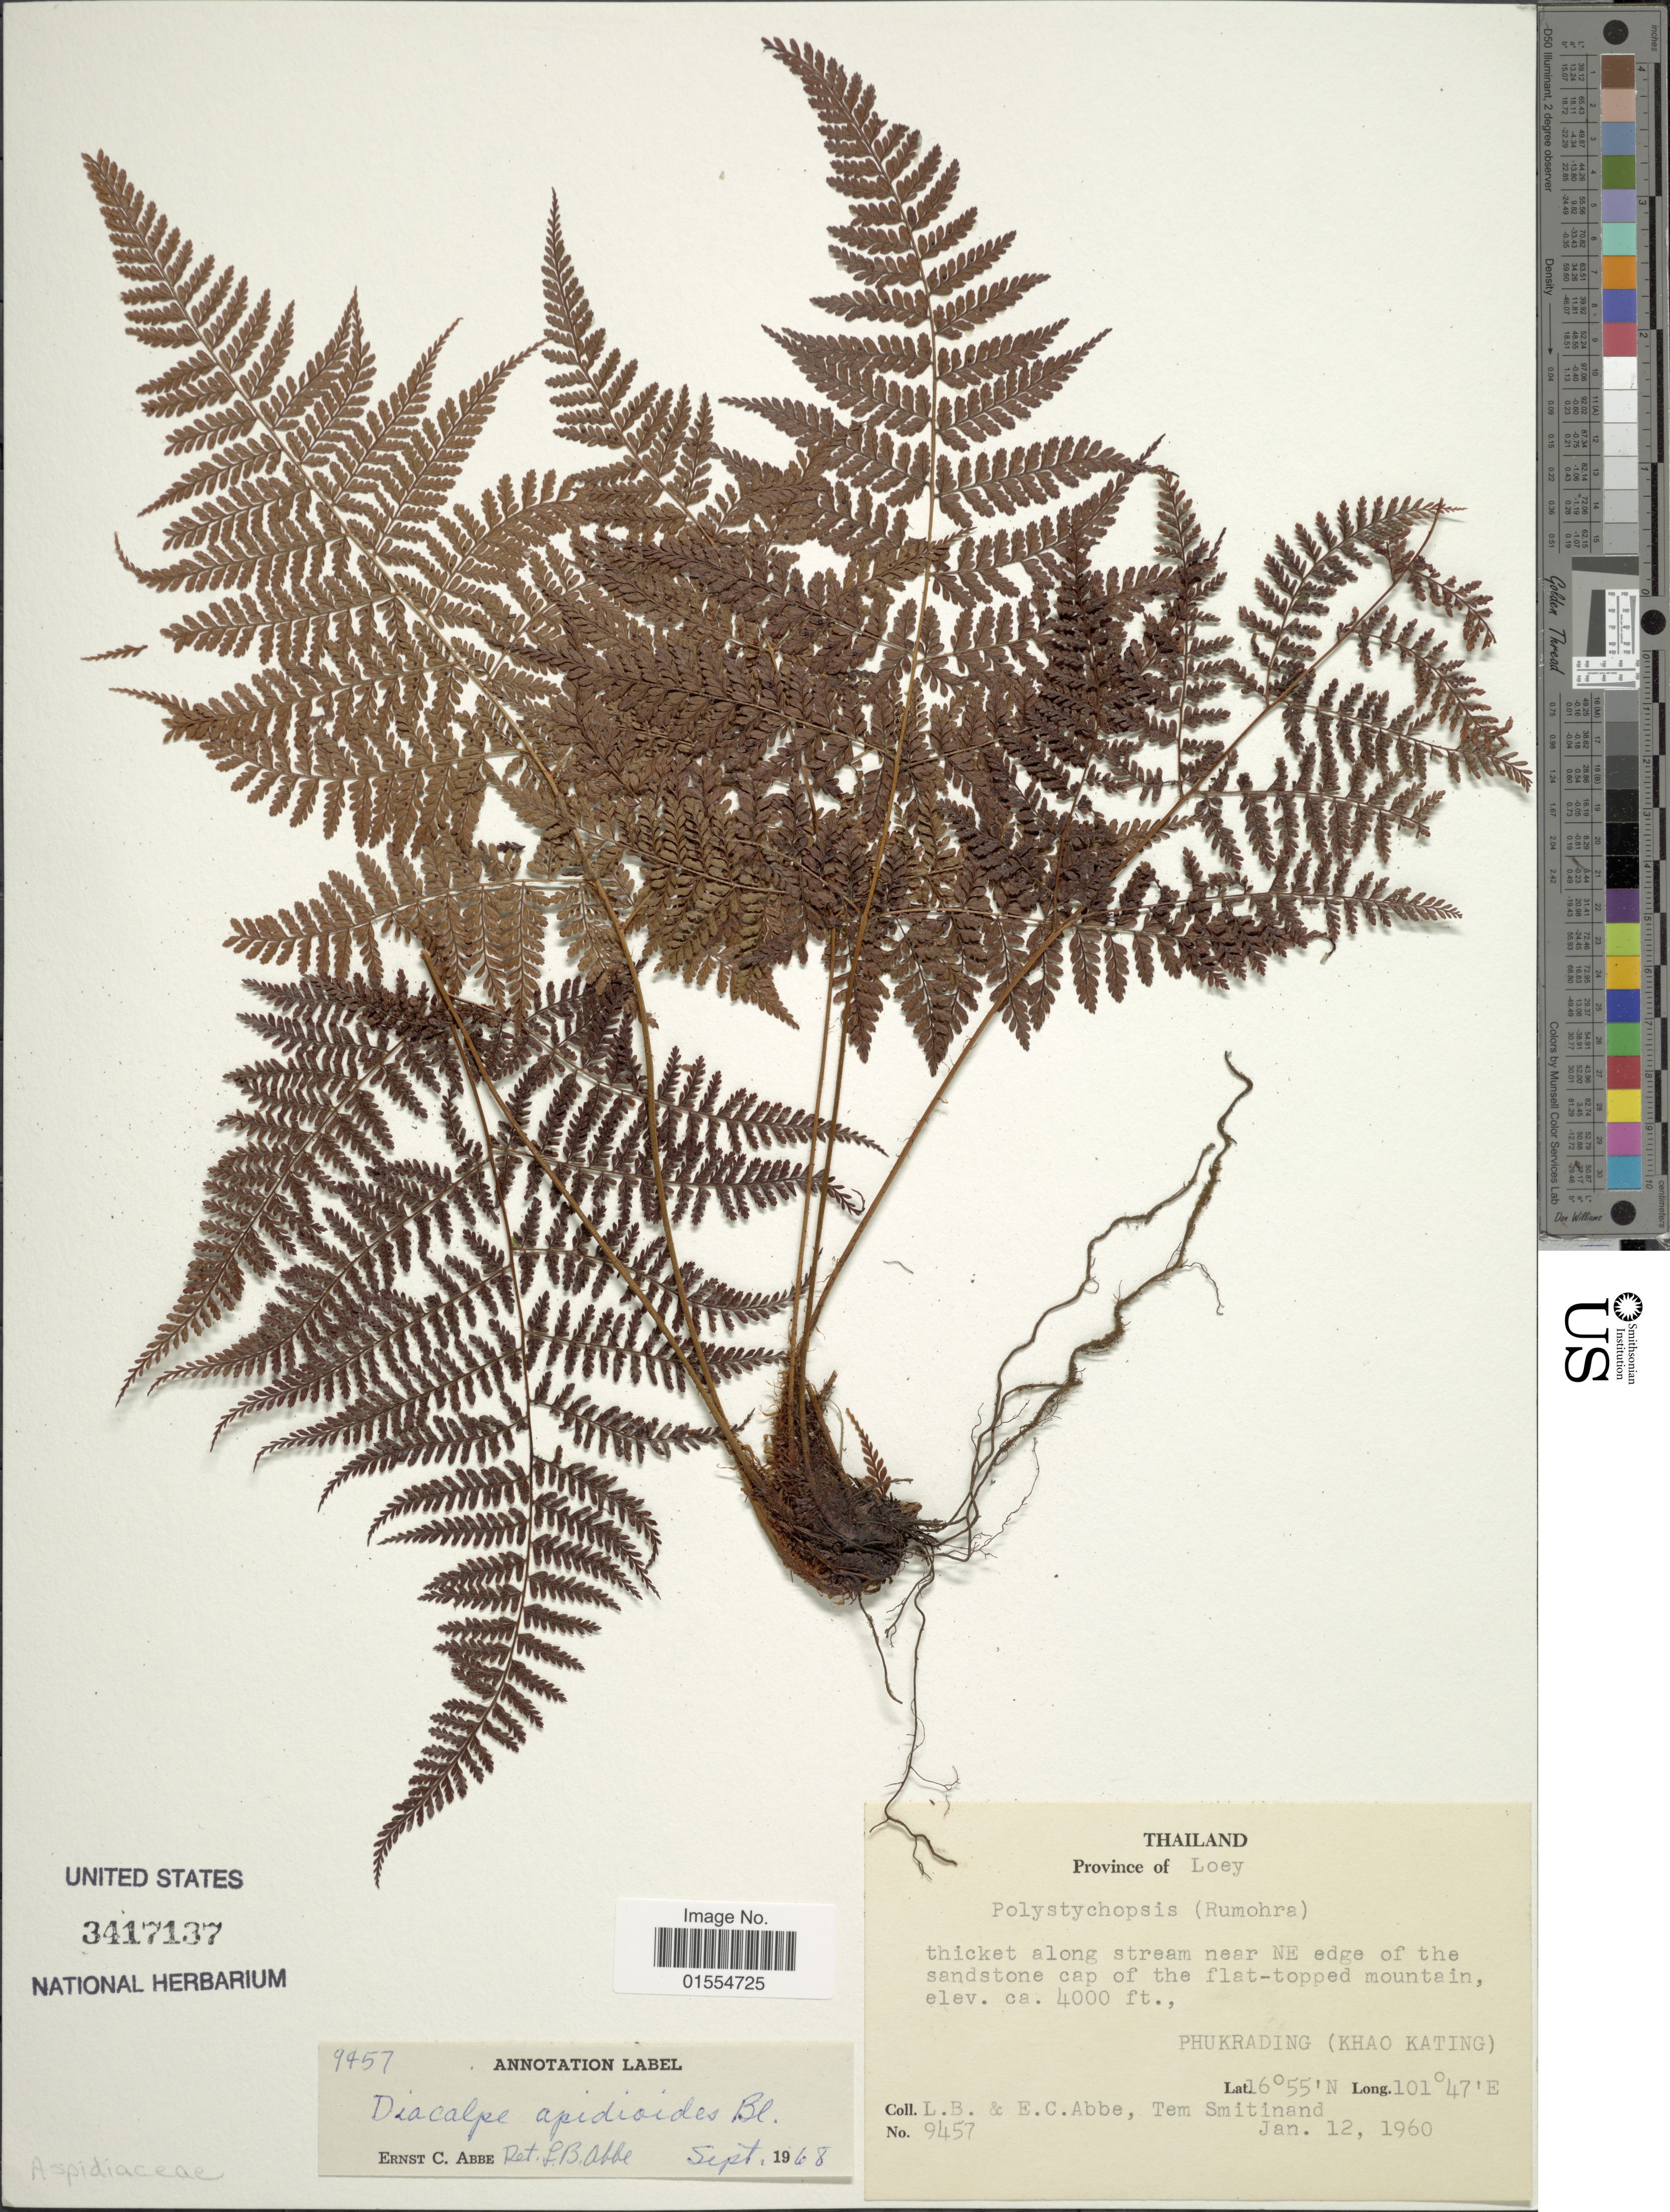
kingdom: Plantae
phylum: Tracheophyta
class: Polypodiopsida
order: Polypodiales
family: Dryopteridaceae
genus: Dryopteris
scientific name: Dryopteris pseudocaenopteris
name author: (Kunze) Li Bing Zhang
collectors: L. B. Abbe, E. C. Abbe & T. Smitinand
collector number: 9457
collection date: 1960-01-12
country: Thailand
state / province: Loei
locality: Province of Loey, Thailand, thicket along stream near NE edge of the sandstone cap of the flat-topped mountain, Phukrading (Khao Kating)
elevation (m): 1219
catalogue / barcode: US 3417137